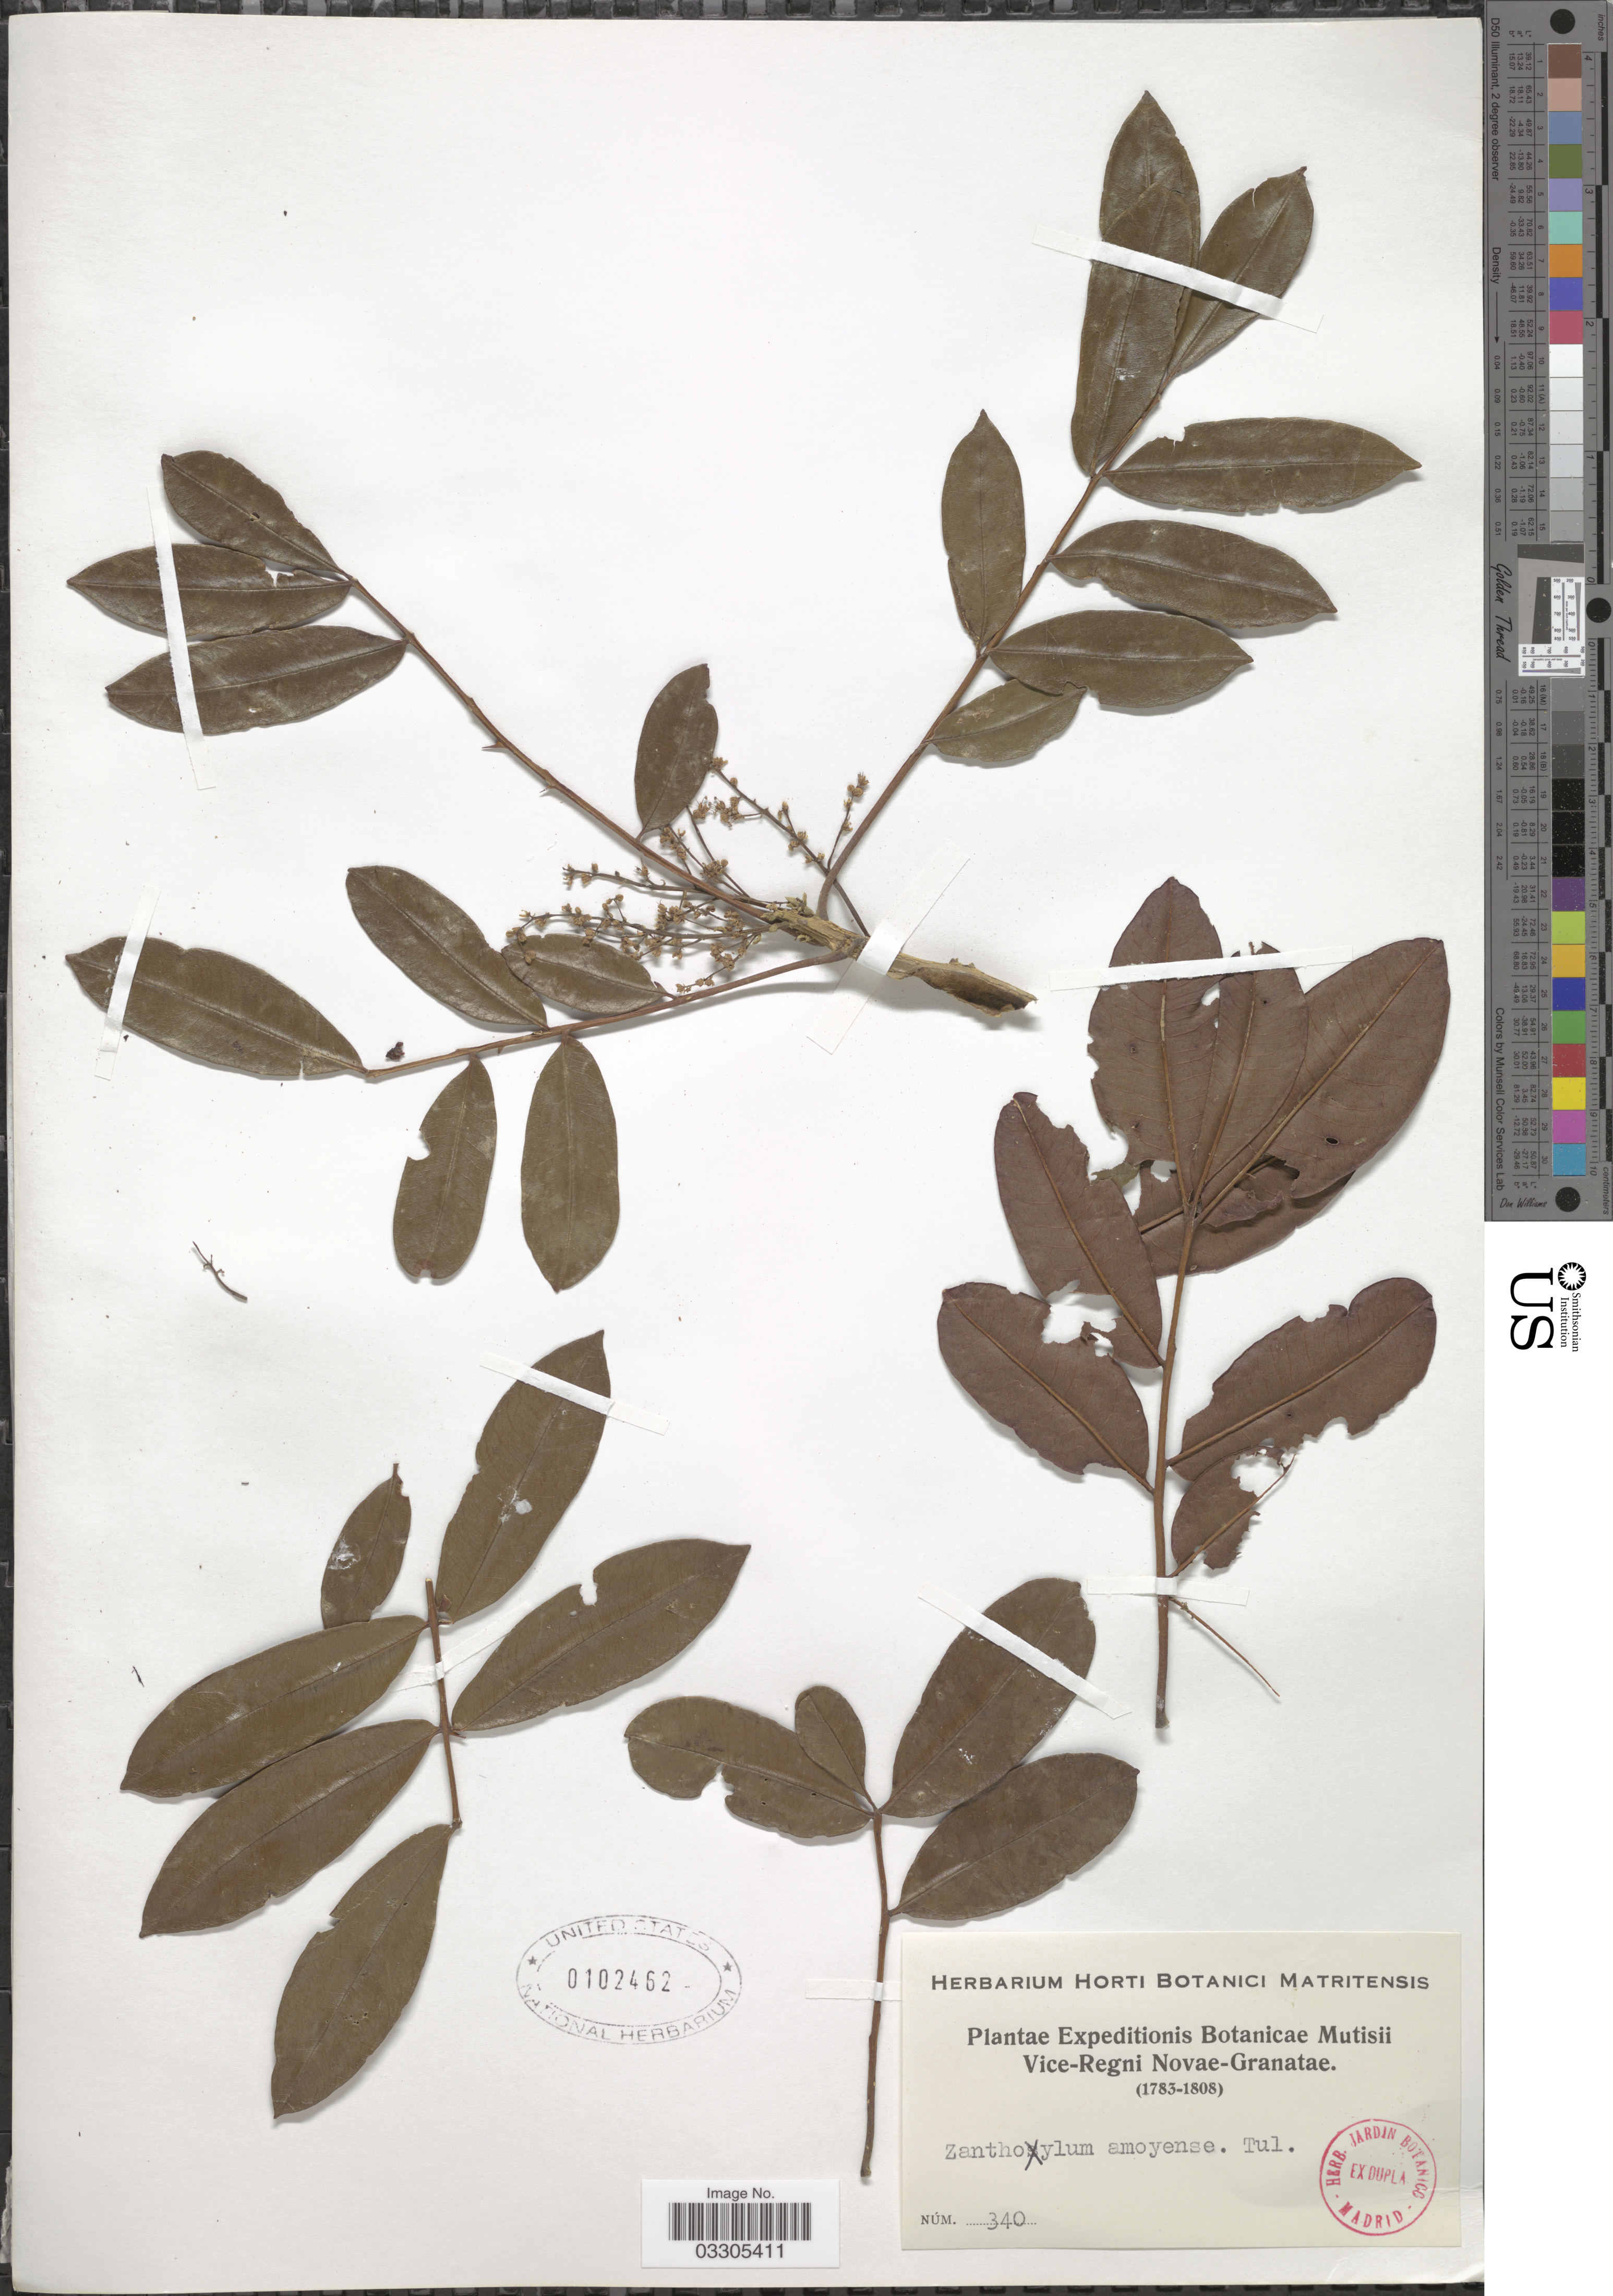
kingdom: Plantae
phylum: Tracheophyta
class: Magnoliopsida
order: Sapindales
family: Rutaceae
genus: Zanthoxylum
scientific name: Zanthoxylum amoyense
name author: Tul.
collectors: Expeditions Botanicae Mutisii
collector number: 340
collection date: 1783/1808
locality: Vice-Regni Novae-Granatae.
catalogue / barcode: US 102462